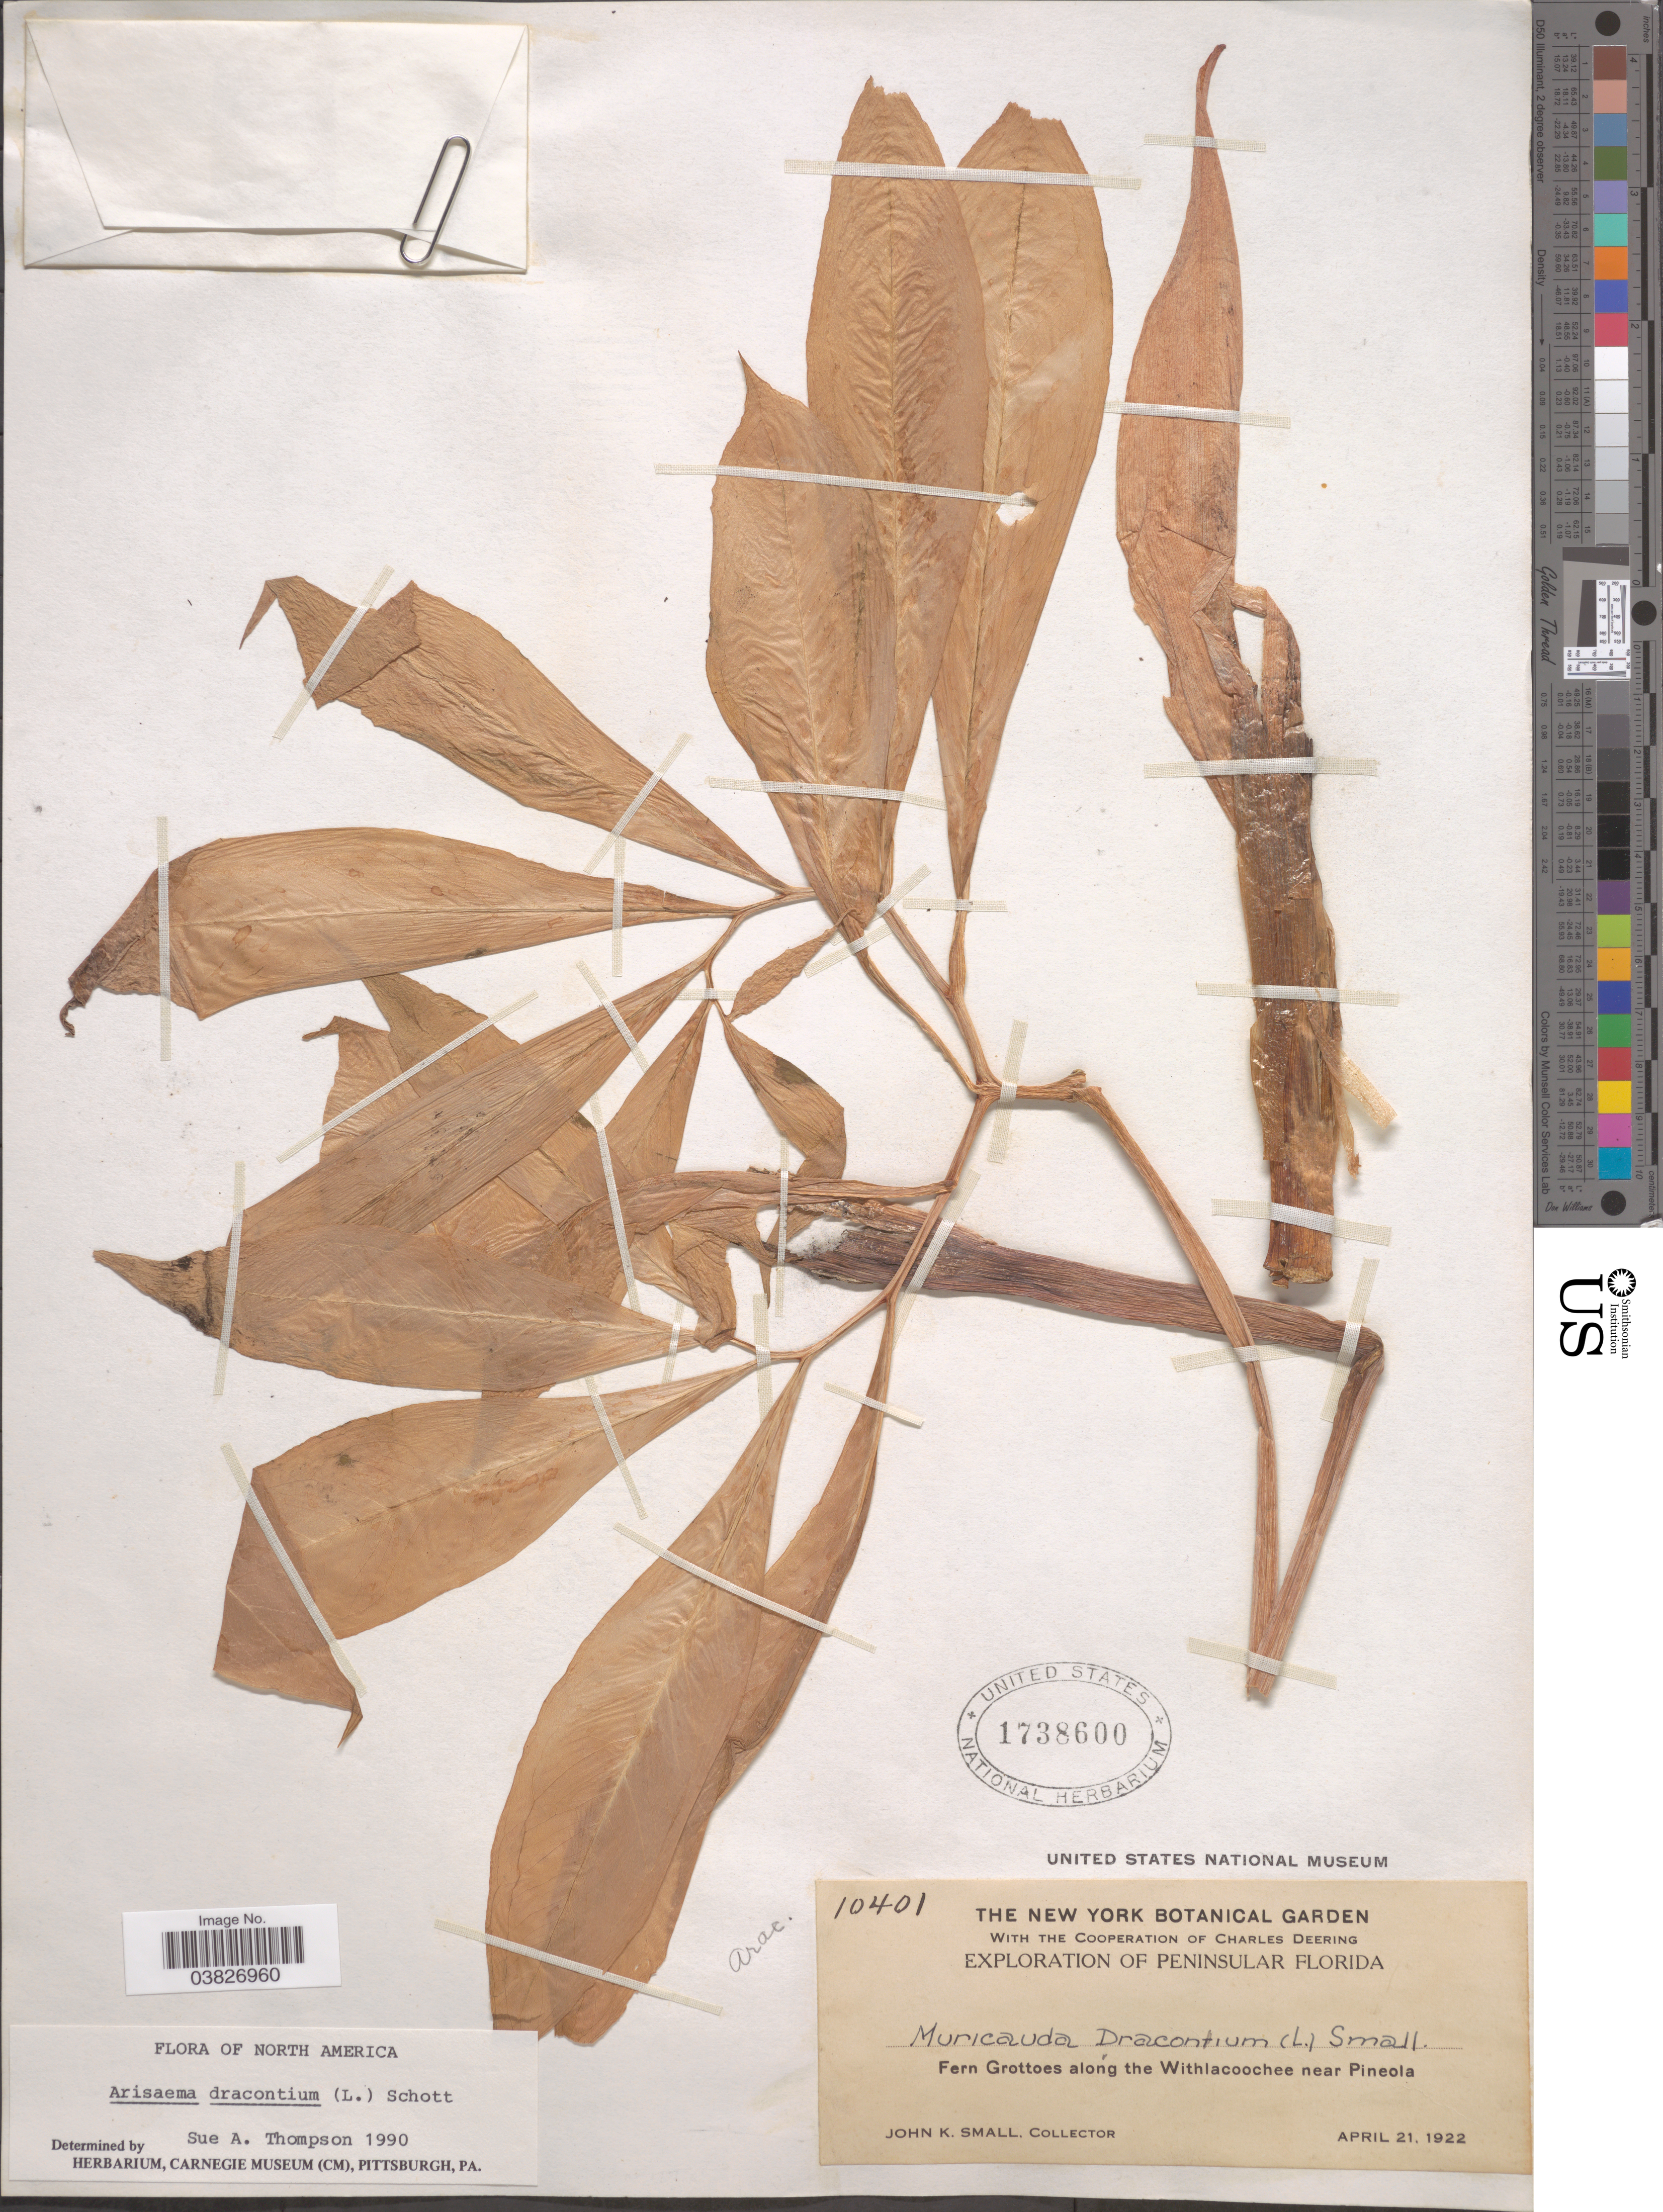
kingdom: Plantae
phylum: Tracheophyta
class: Liliopsida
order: Alismatales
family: Araceae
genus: Arisaema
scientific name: Arisaema dracontium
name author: (L.) Schott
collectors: J. K. Small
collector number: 10401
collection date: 1922-04-21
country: United States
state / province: Florida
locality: Peninsular Florida. Fern Grottoes along the Withlacoochee near Pineola.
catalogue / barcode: US 1738600